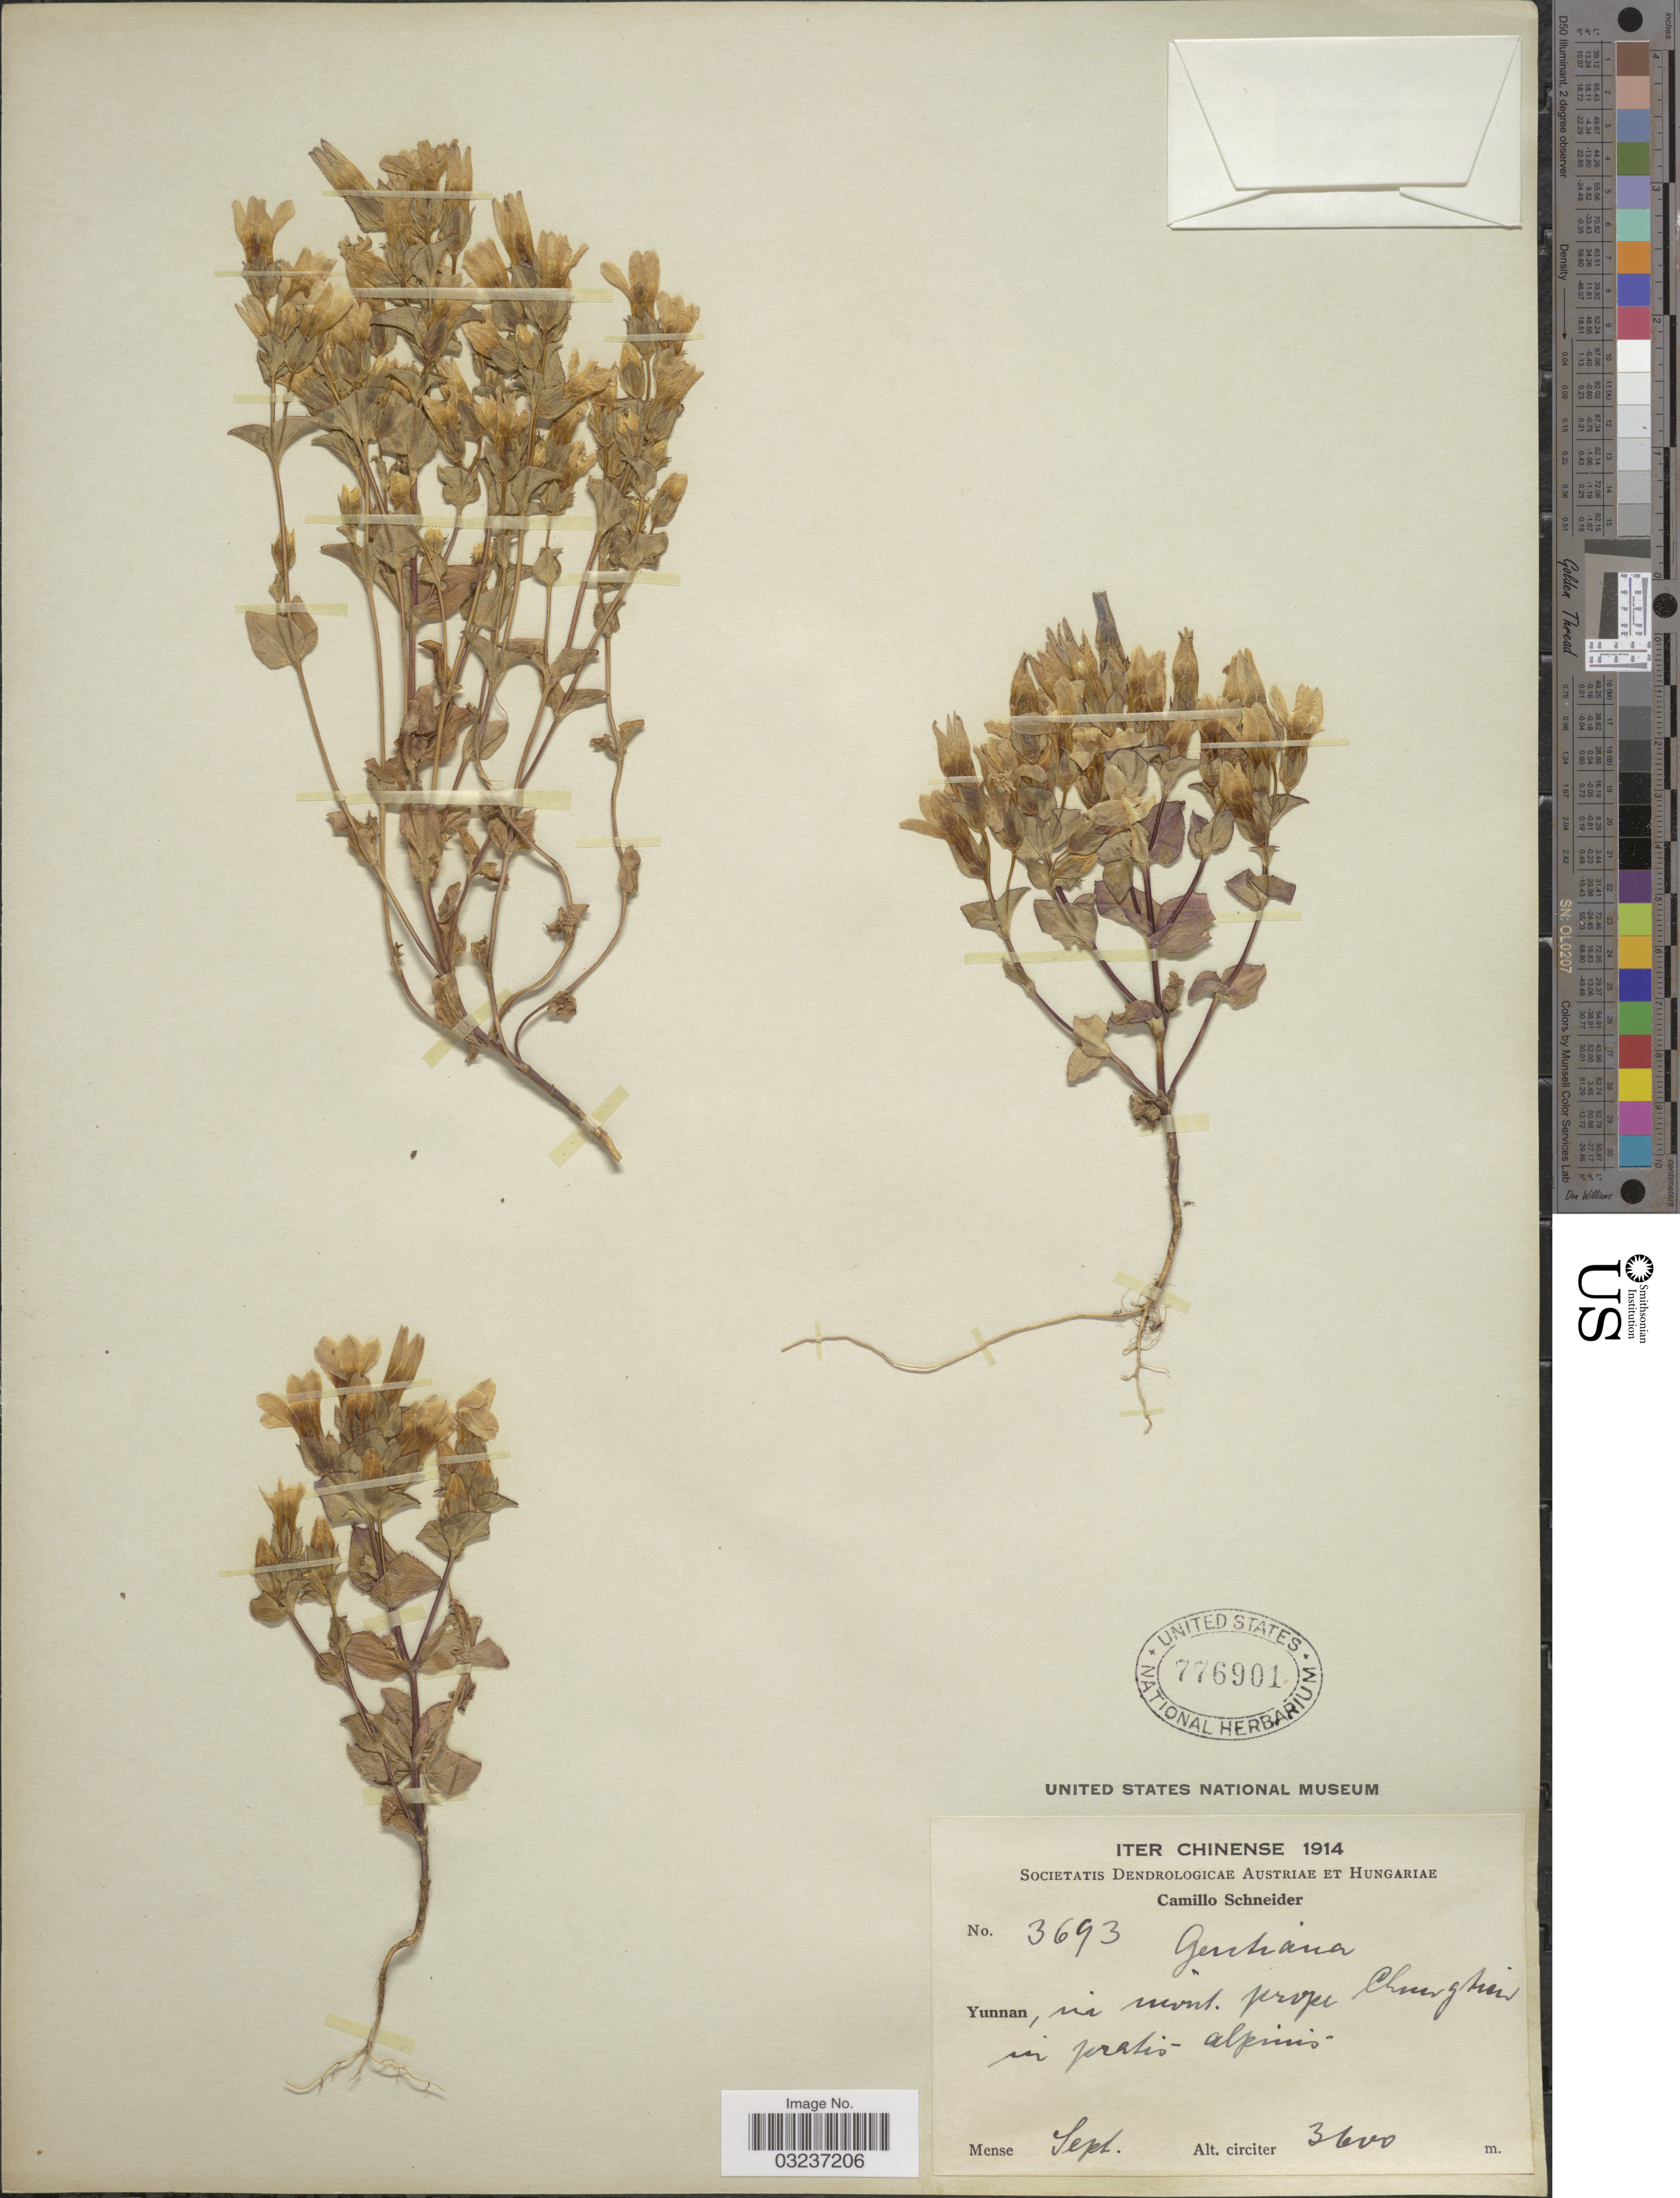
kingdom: Plantae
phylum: Tracheophyta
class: Magnoliopsida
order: Gentianales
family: Gentianaceae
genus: Gentiana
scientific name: Gentiana sp.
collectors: C. K. Schneider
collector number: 3693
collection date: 1914-09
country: China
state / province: Yunnan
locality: In mont. prope Chungtien.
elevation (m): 3600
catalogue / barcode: US 776901